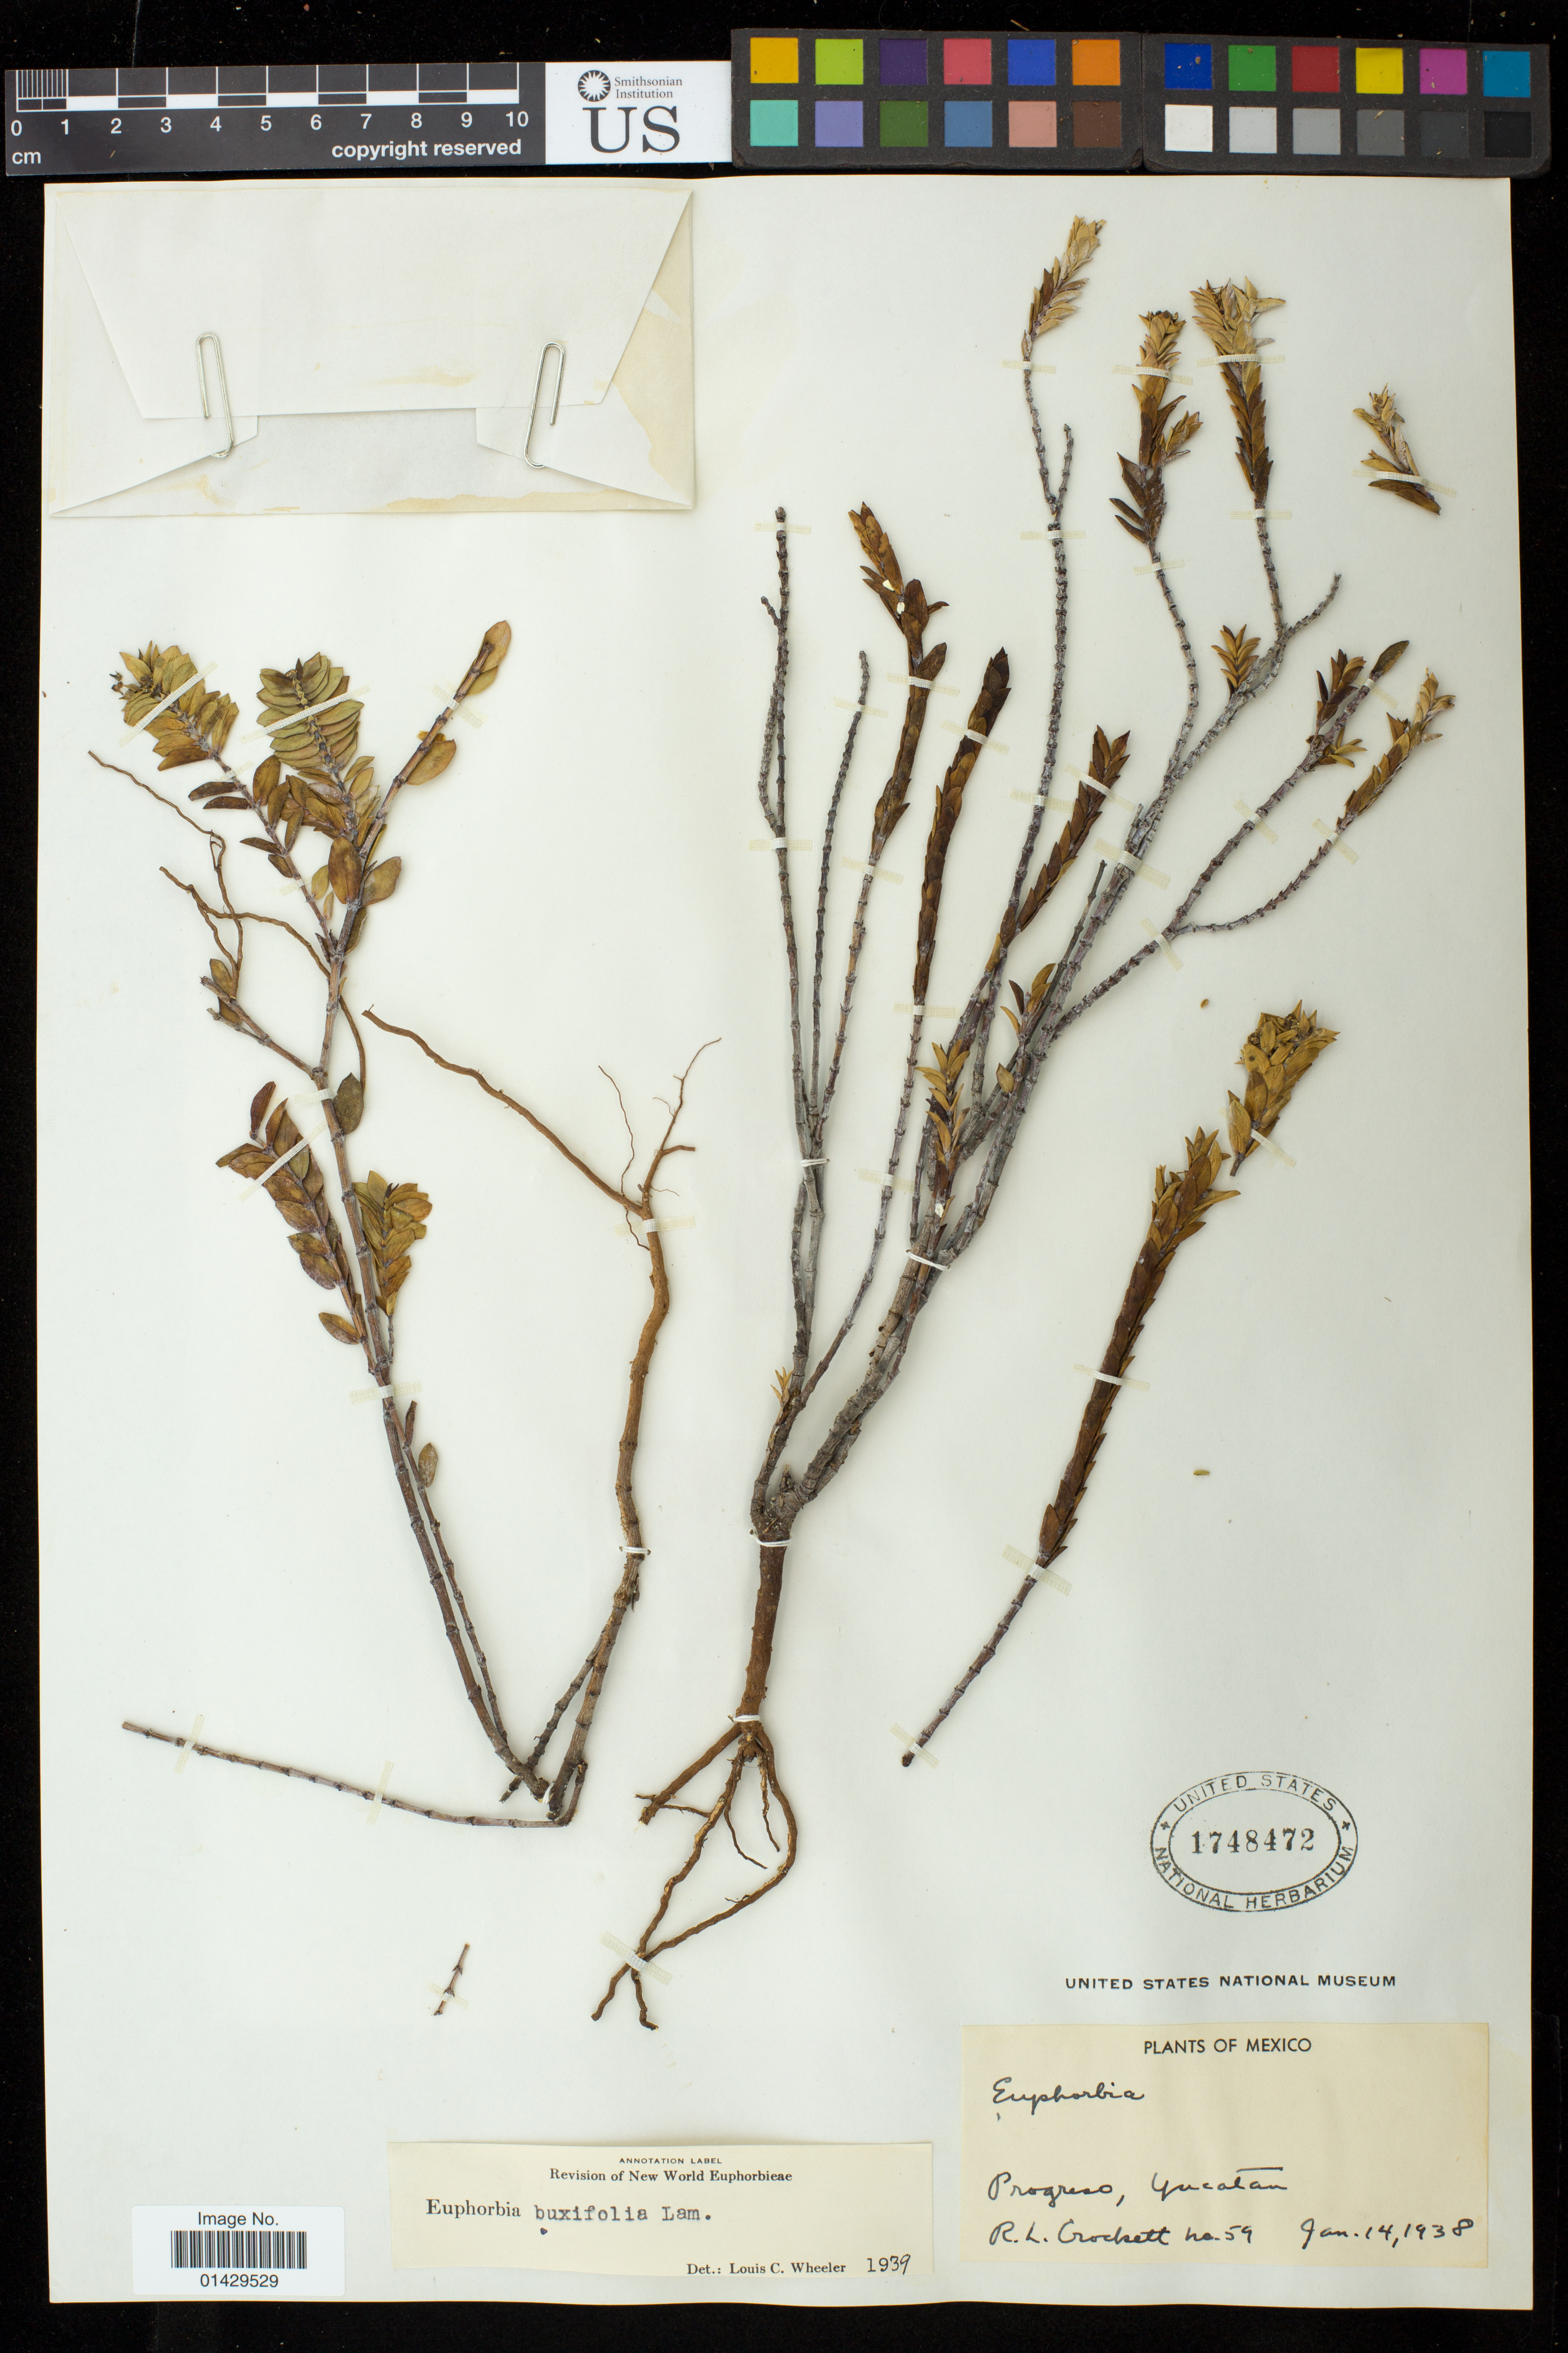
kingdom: Plantae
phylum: Tracheophyta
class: Magnoliopsida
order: Malpighiales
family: Euphorbiaceae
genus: Euphorbia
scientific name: Euphorbia mesembryanthemifolia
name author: Jacq.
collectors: R. Crockett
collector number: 59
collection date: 1938-01-14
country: Mexico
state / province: Yucatán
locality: Progreso, Yucatan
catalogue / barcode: US 1748472